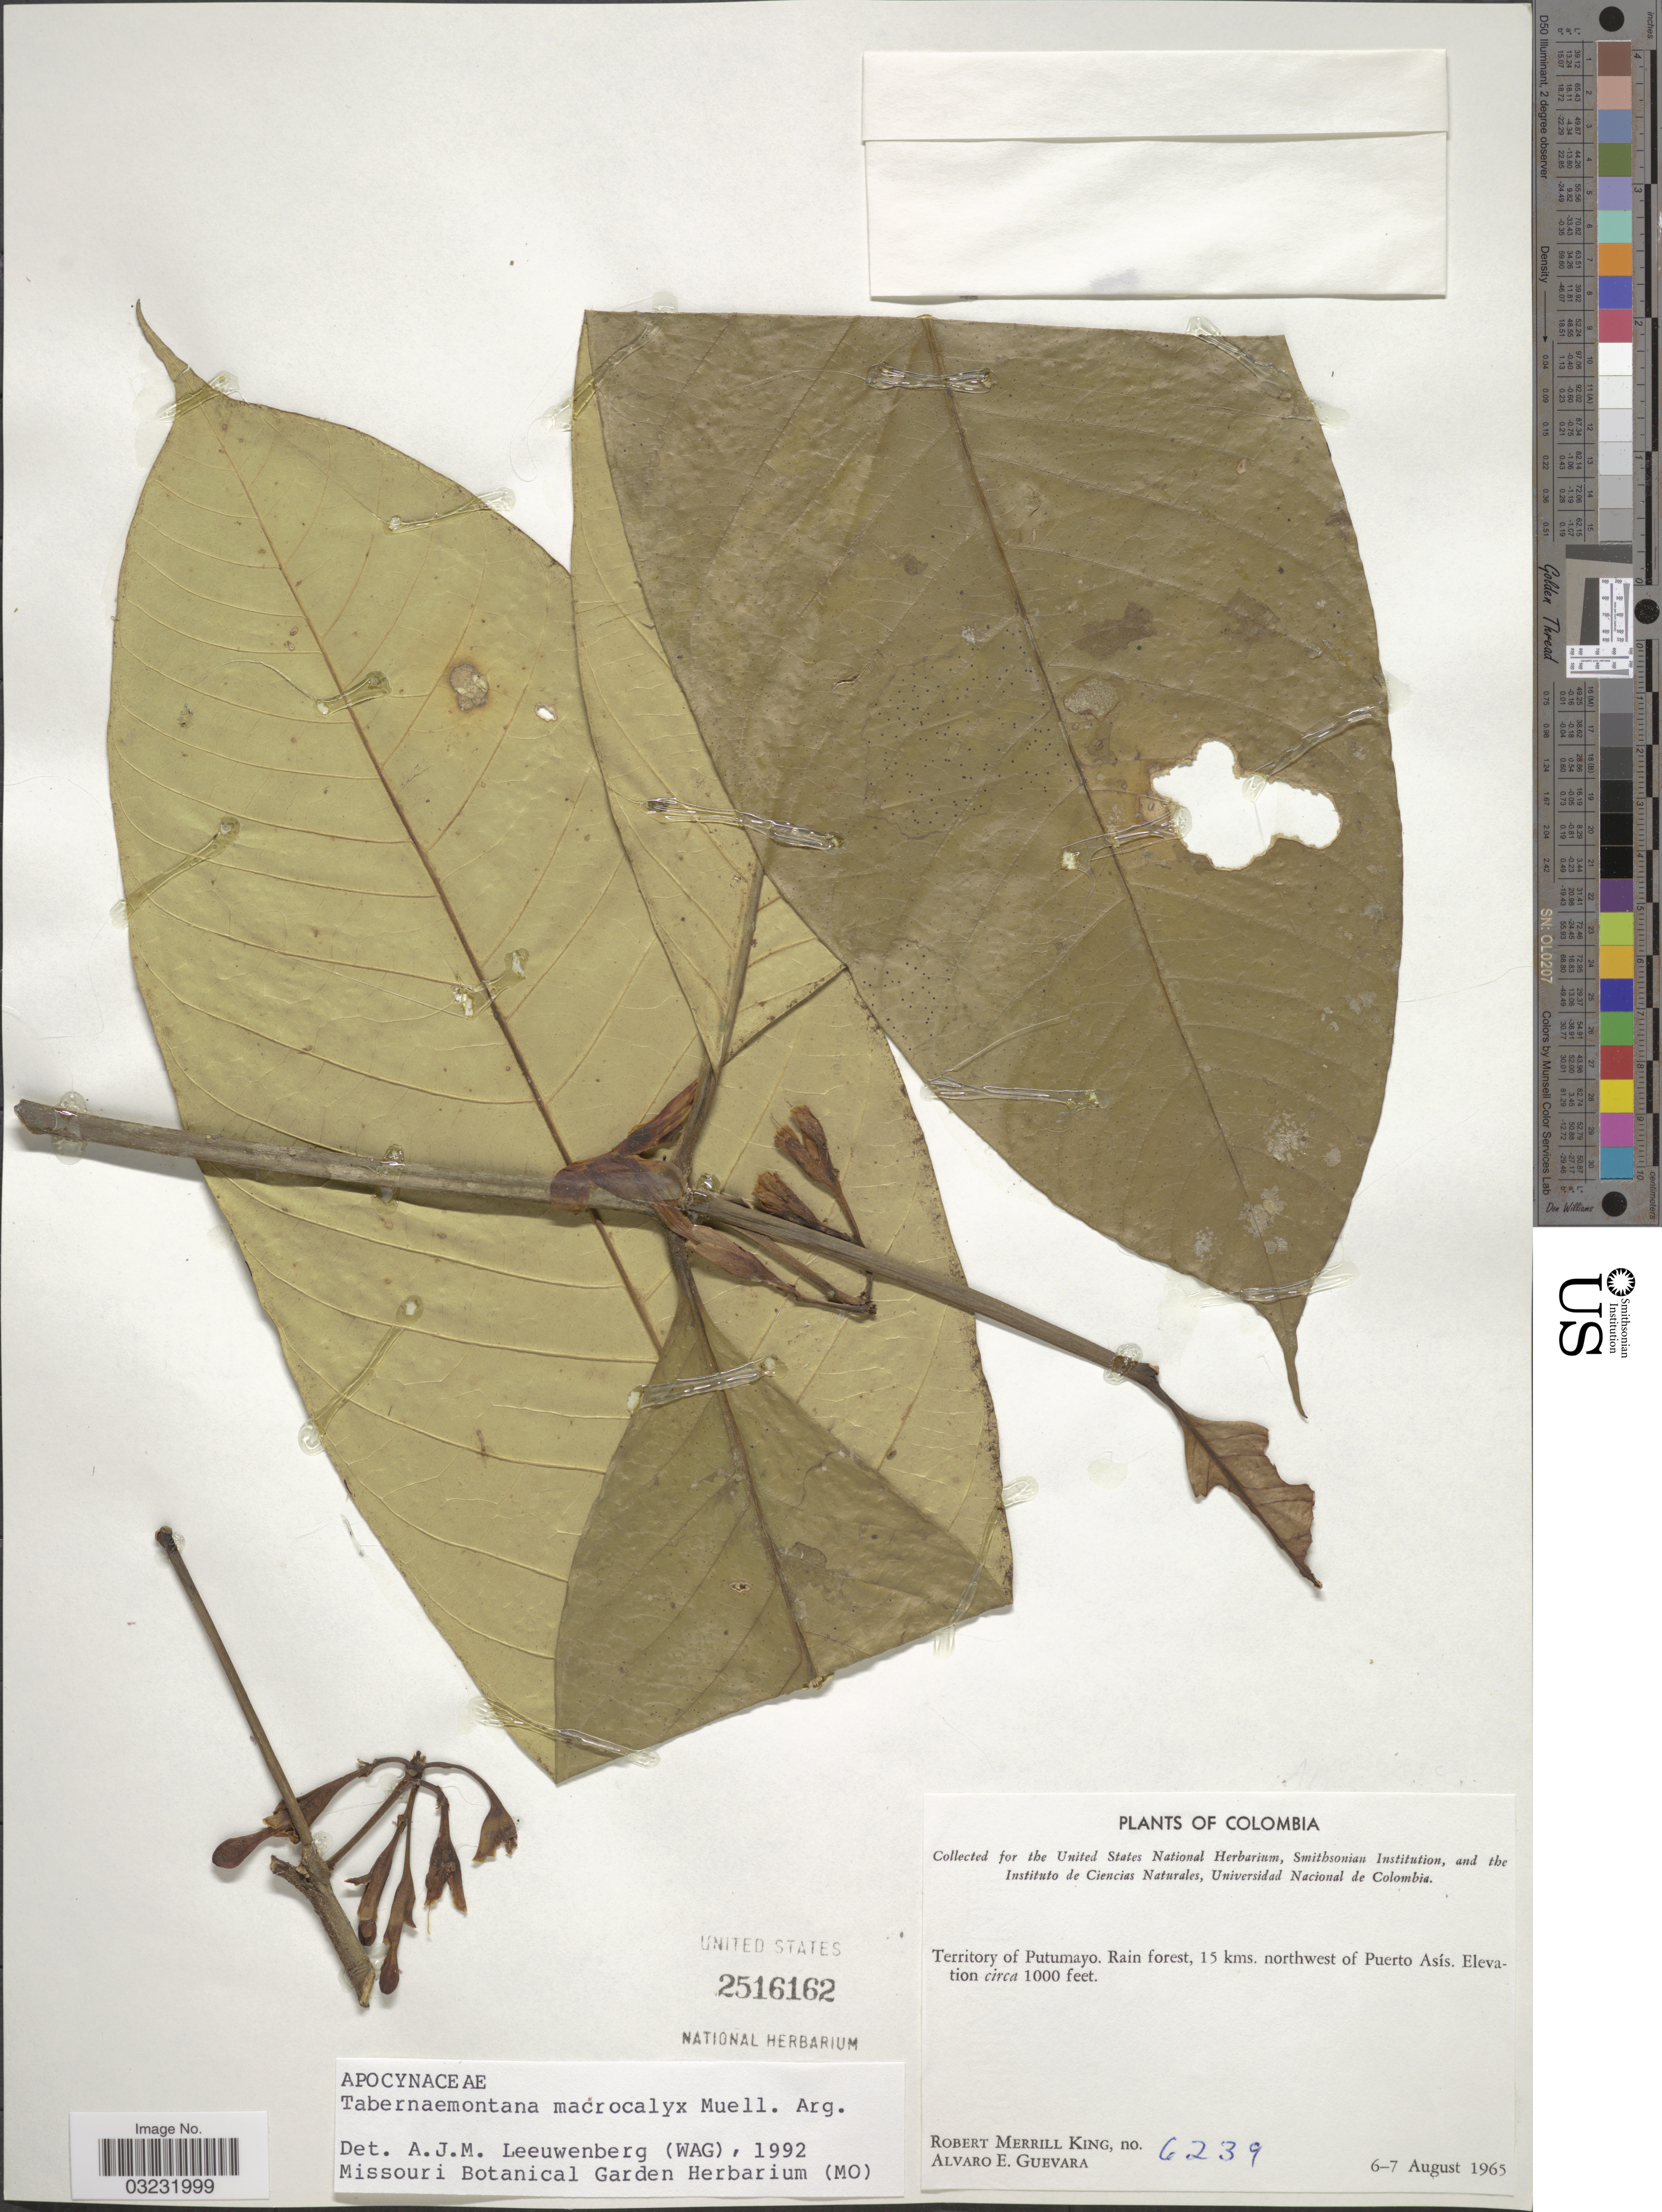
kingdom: Plantae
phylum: Tracheophyta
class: Magnoliopsida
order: Gentianales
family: Apocynaceae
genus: Tabernaemontana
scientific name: Tabernaemontana macrocalyx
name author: Müll. Arg.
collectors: R. M. King & A. E. Guevara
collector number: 6239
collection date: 1965-08-06/1965-08-07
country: Colombia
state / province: Putumayo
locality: Territory of Putumayo. Rain forest, 15 kms. northwest of Puerto Asís.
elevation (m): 305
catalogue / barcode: US 2516162